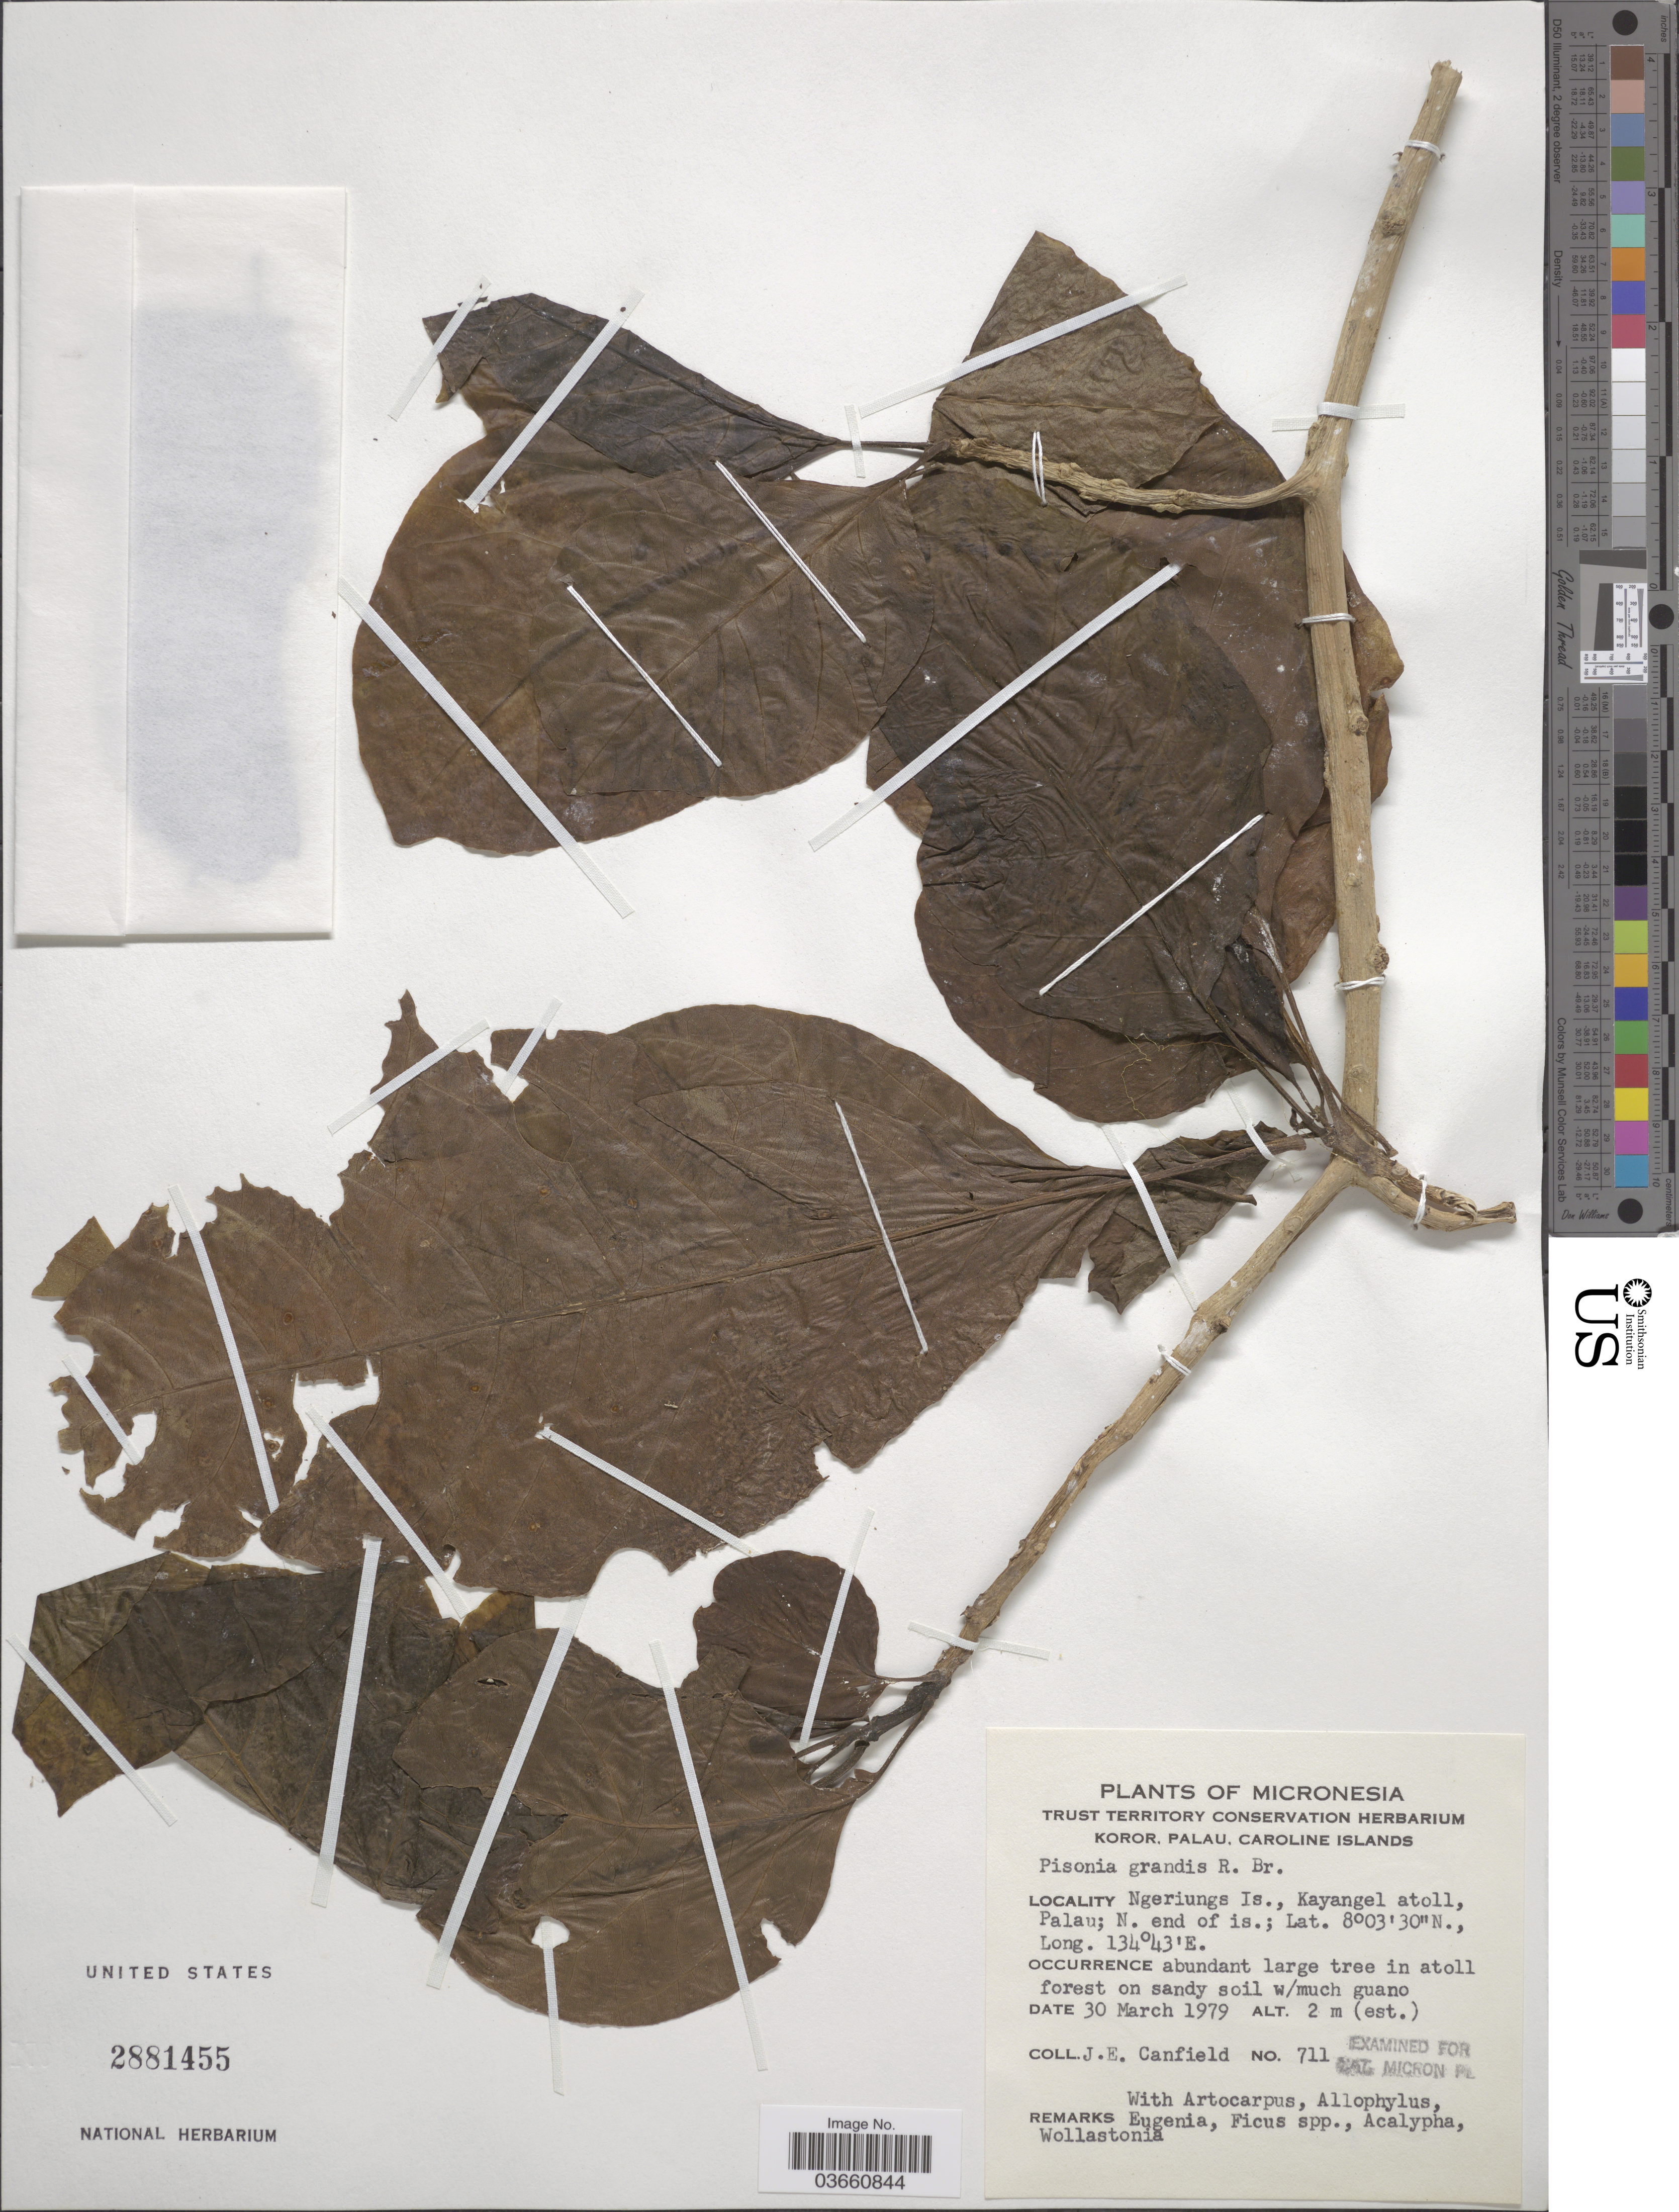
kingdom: Plantae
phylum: Tracheophyta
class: Magnoliopsida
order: Caryophyllales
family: Nyctaginaceae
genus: Pisonia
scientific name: Pisonia grandis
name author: R. Br.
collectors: J. E. Canfield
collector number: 711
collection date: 1979-03-30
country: Palau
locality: Micronesia. Ngeriungs Is., Kayangel atoll, Palau; N. end of is.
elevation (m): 2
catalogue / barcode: US 2881455